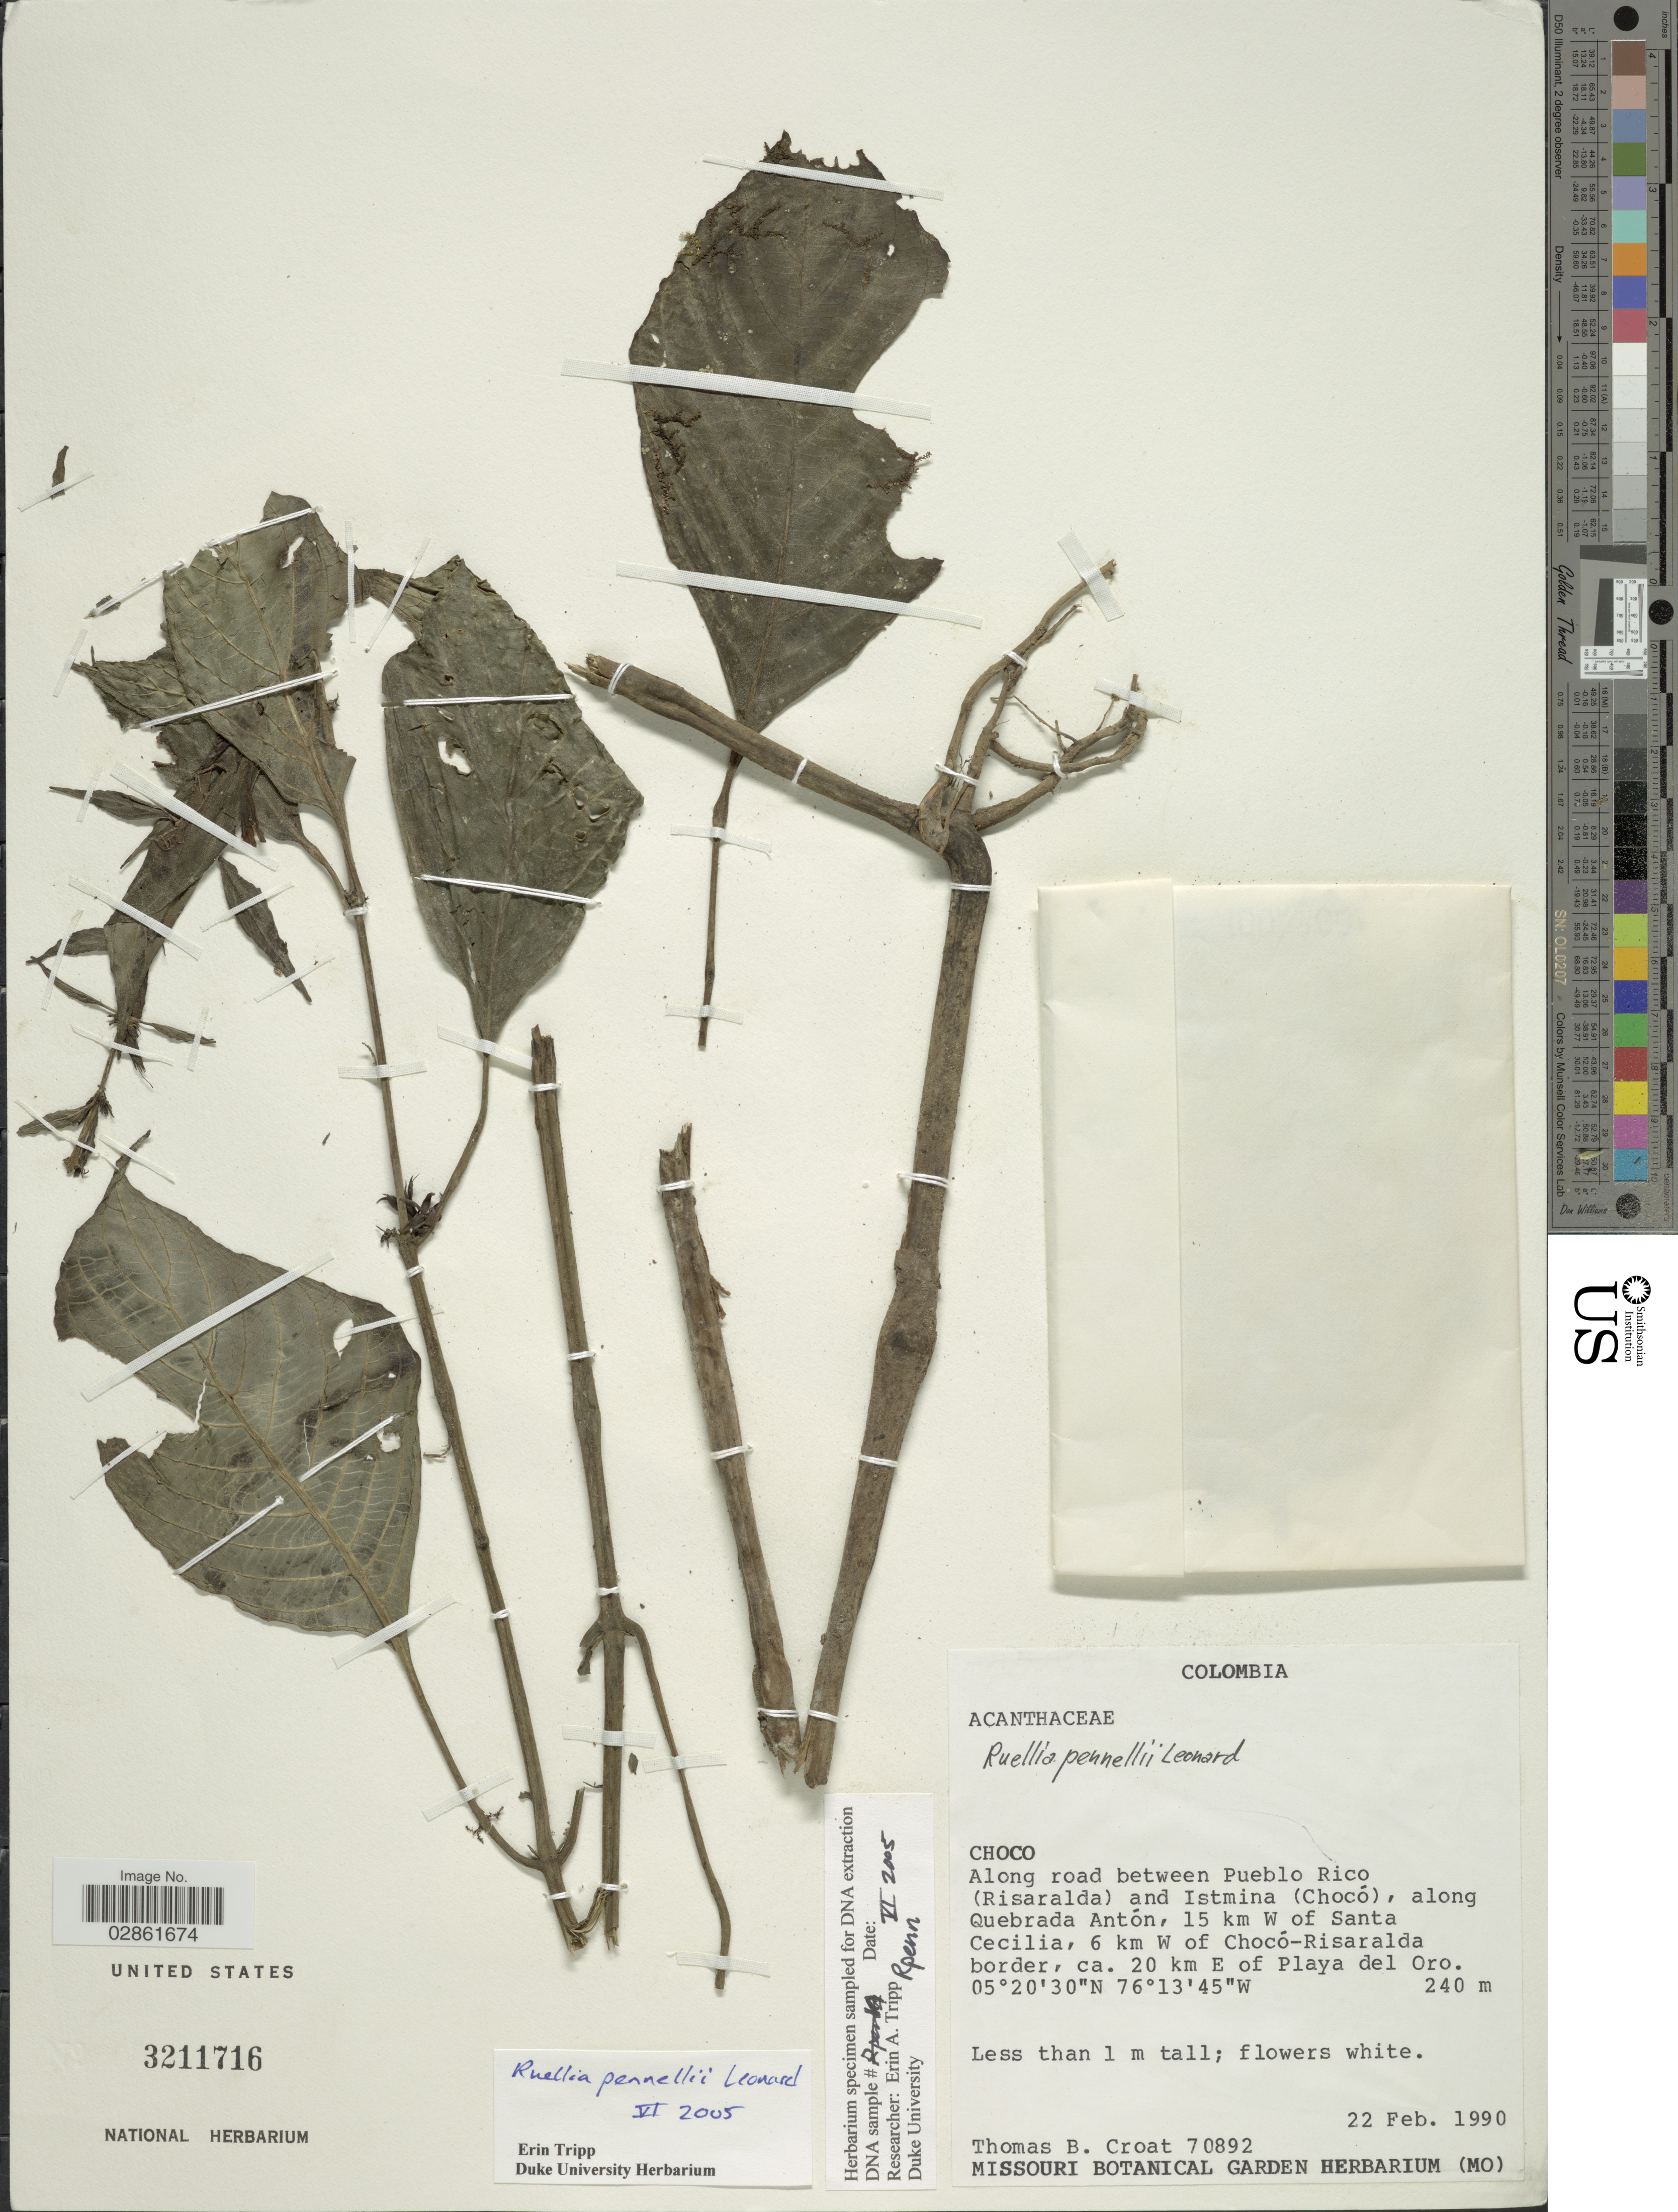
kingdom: Plantae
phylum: Tracheophyta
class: Magnoliopsida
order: Lamiales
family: Acanthaceae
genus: Ruellia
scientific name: Ruellia pennellii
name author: Leonard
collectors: T. B. Croat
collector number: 70892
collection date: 1990-02-22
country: Colombia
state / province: Chocó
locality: Along road between Pueblo Rico (Risaralda) and Istmina (Chocó), along Quebrada Antón, 15 km W of Santa Cecilia, 6 km W of Chocó-Risaralda border, ca. 20 km E of Playa del Oro.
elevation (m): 240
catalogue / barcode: US 3211716